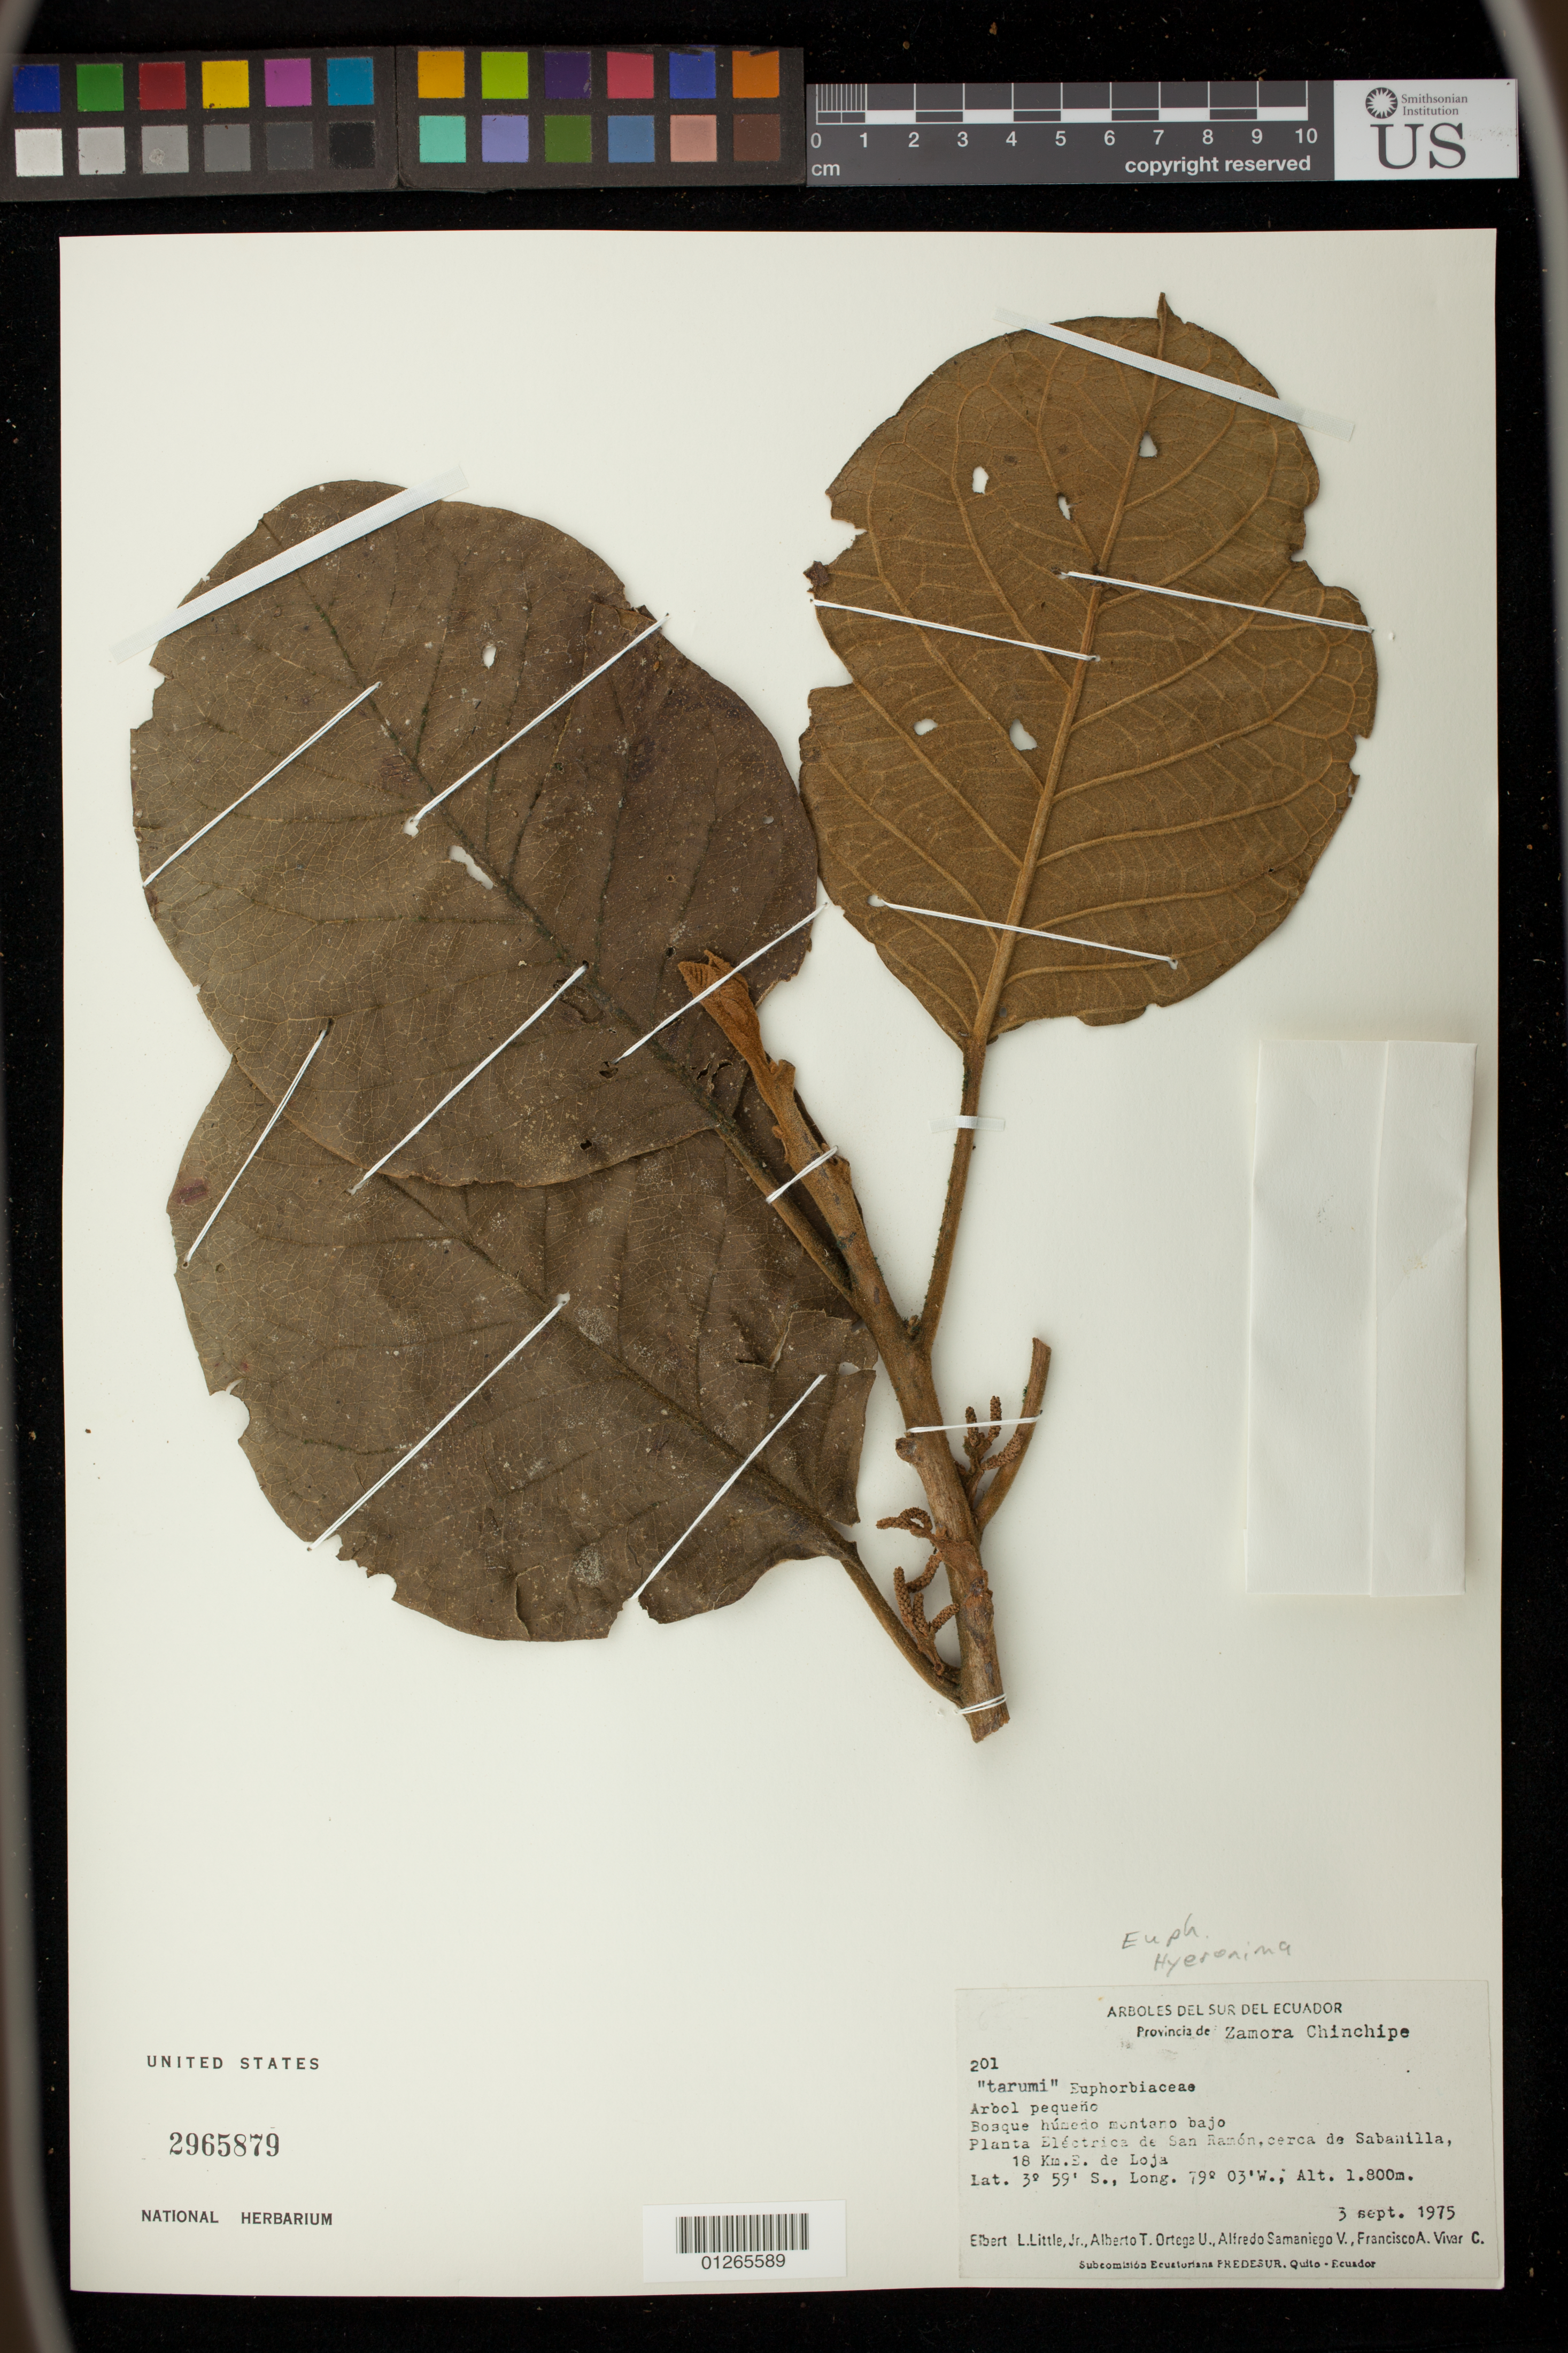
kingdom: Plantae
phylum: Tracheophyta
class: Magnoliopsida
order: Malpighiales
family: Phyllanthaceae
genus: Hieronyma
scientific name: Hieronyma sp.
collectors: E. L. Little, A. T. Ortega U., A. V. Samaniego & F. A. Vivar C.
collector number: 201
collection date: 1975-09-03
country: Ecuador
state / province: Zamora-Chinchipe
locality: Cauca: Cordillera Central: arriba de Coconuco en la hoya del rio Cauca: Patugo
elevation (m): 1800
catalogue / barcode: US 2965879